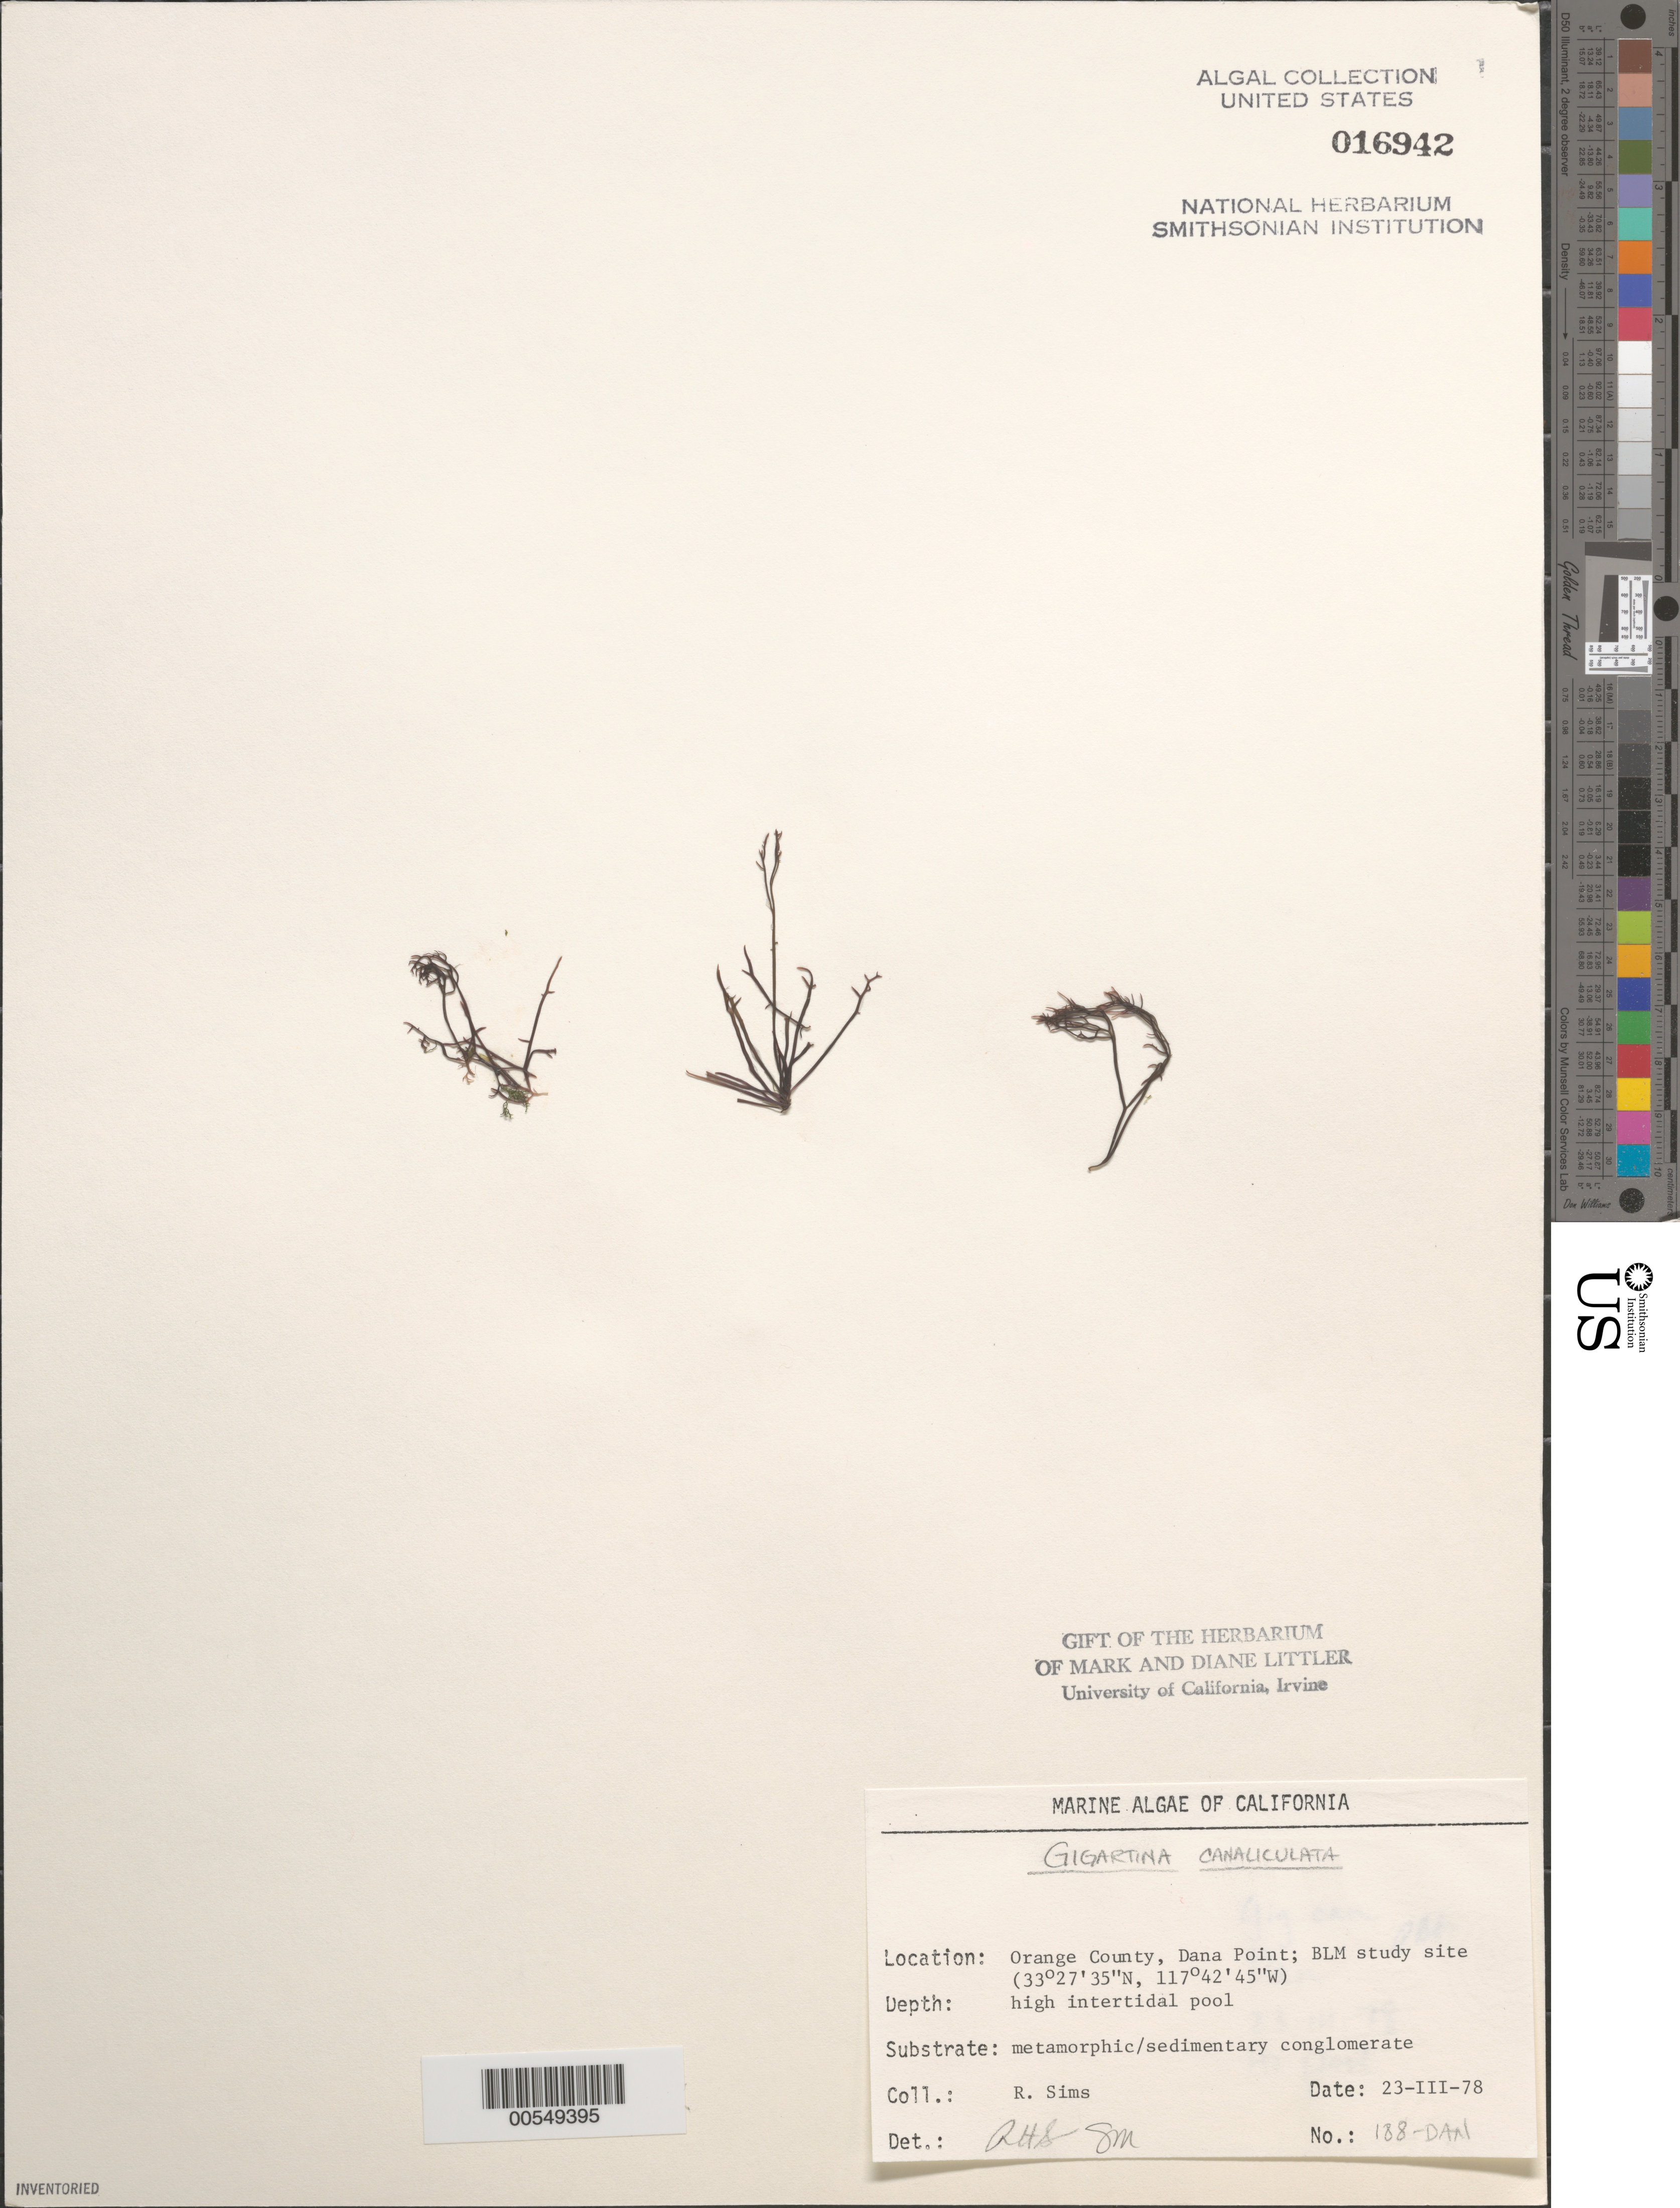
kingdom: Plantae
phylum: Rhodophyta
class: Florideophyceae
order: Gigartinales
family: Gigartinaceae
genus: Chondracanthus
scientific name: Chondracanthus canaliculatus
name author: (Harv.) Guiry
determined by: Algae name updating Project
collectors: R. H. Sims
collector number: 188-dan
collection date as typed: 23 Mar 1978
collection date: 1978-03-23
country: United States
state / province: California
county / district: Orange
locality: Dana Point, 1 km north of marina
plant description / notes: BLM-SOCALBIGHT Rocky Intertidal Survey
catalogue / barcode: US 16942